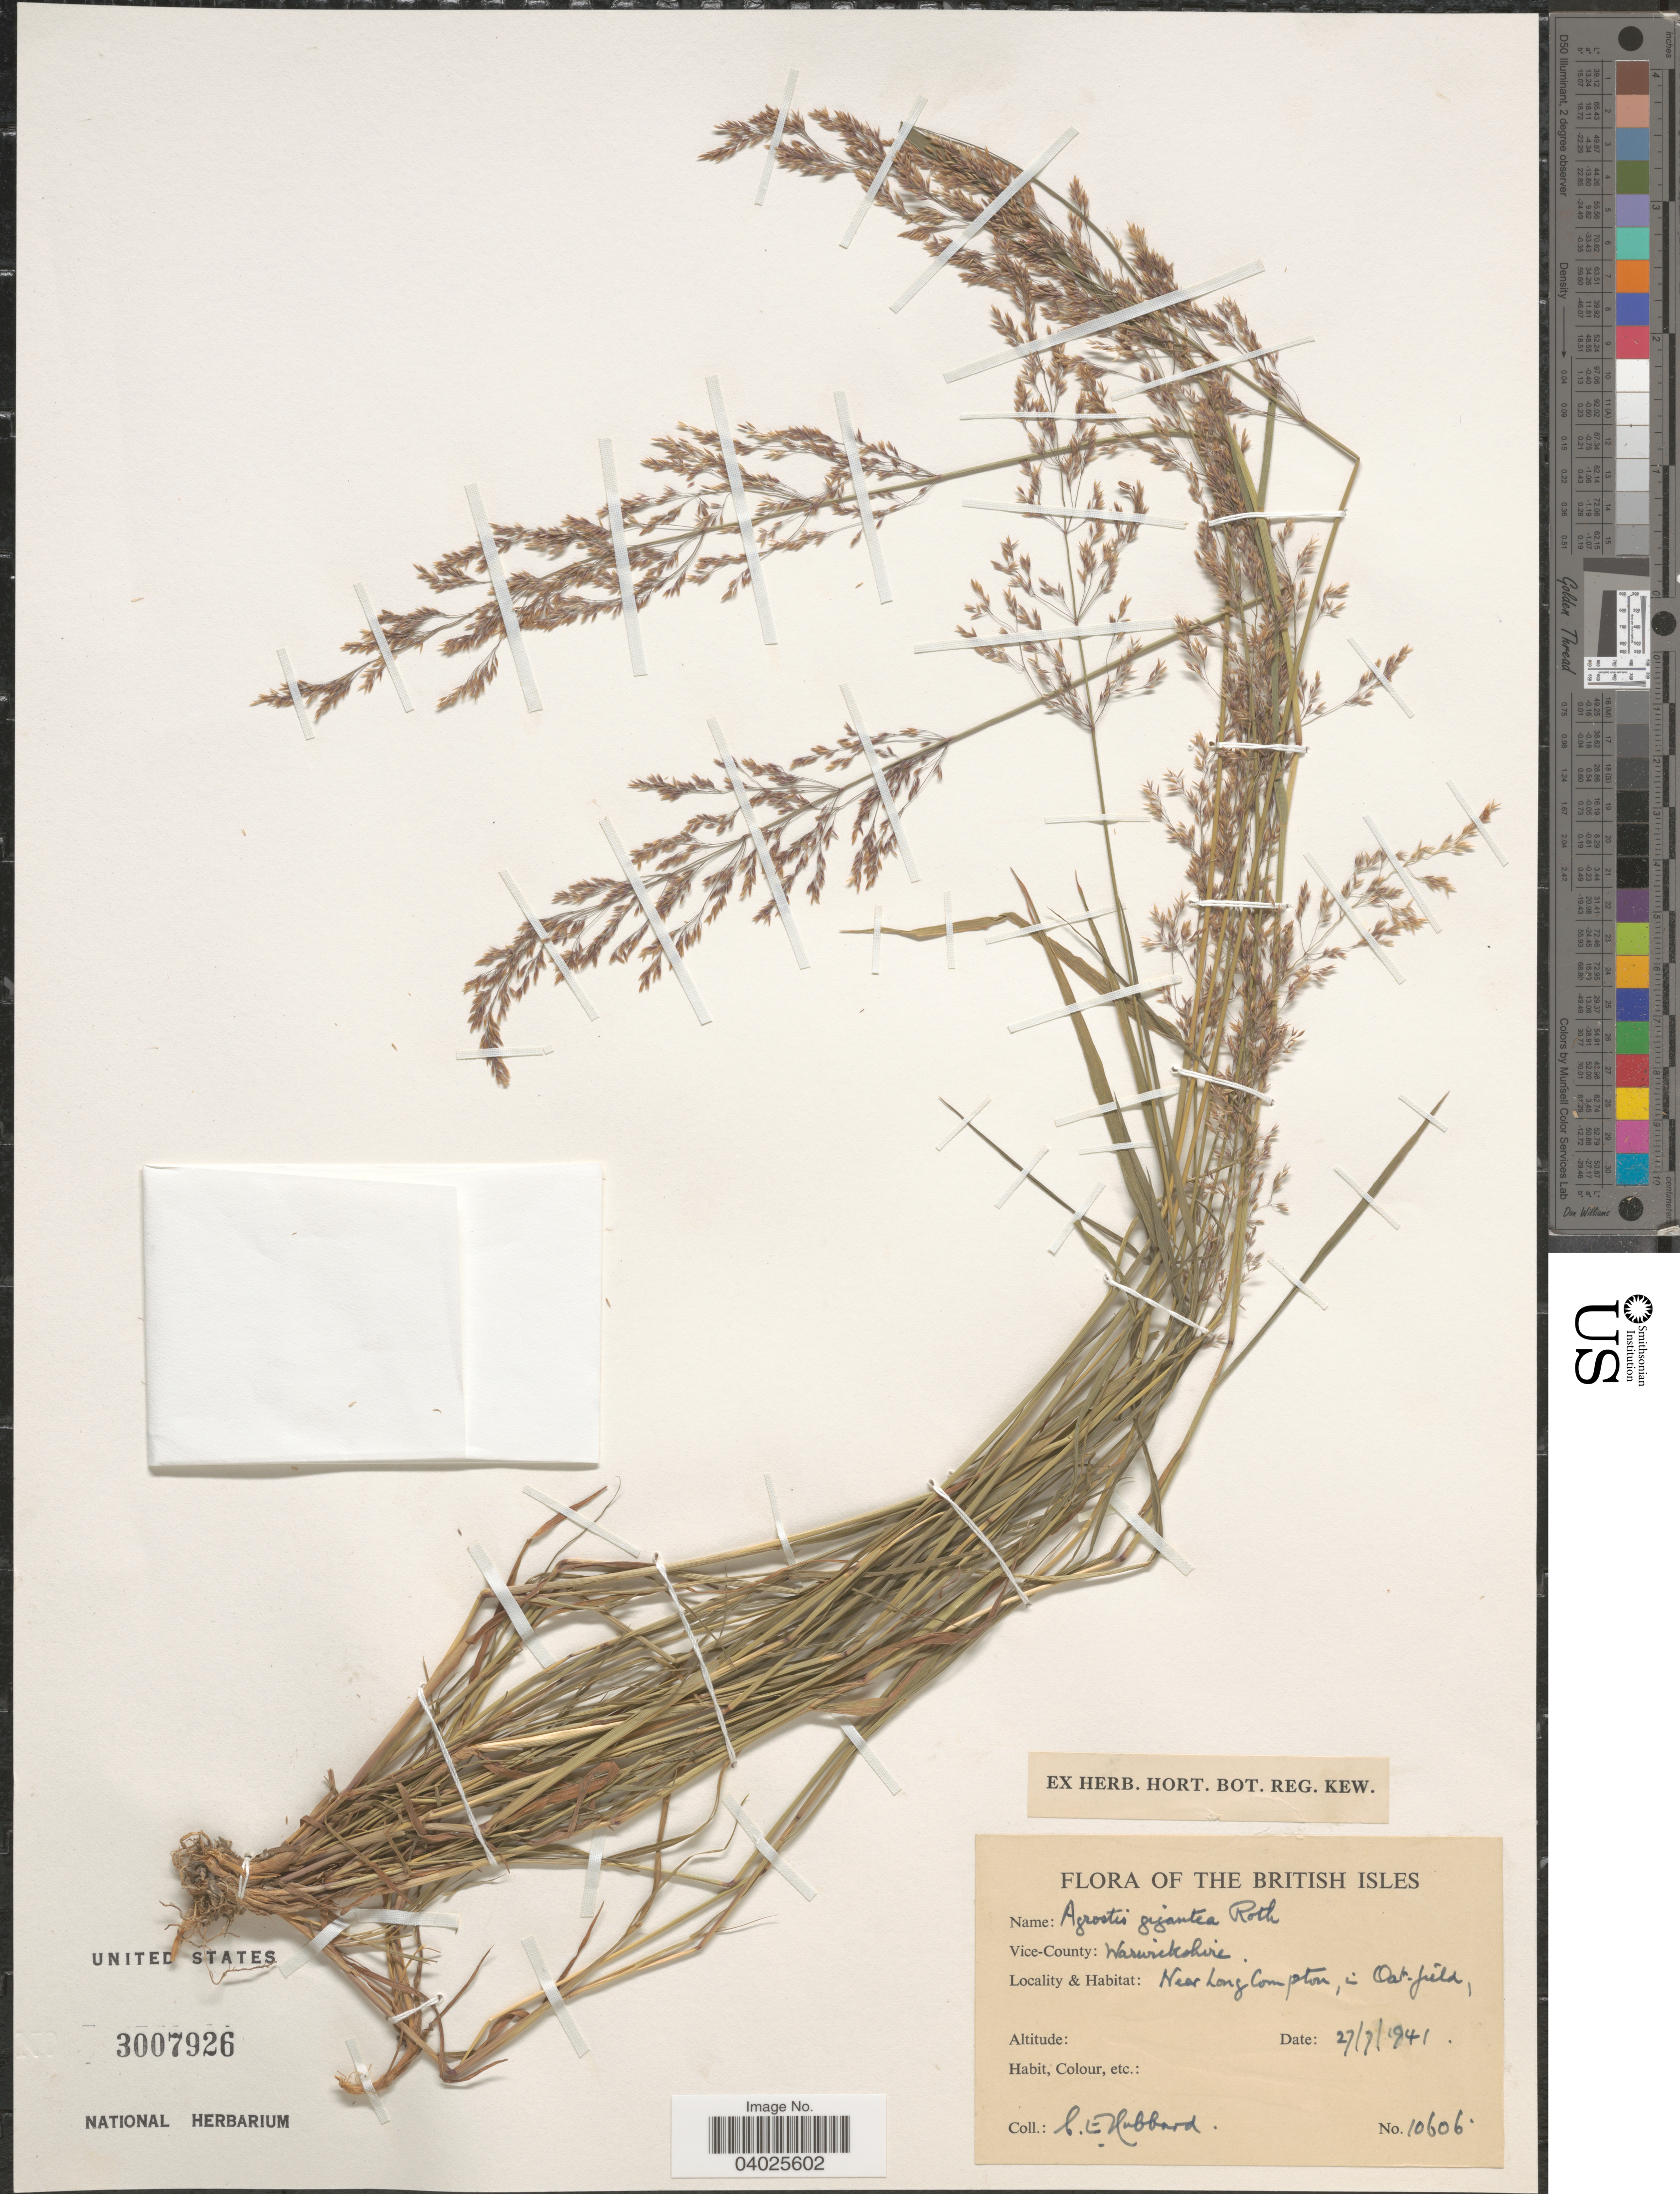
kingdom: Plantae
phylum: Tracheophyta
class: Liliopsida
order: Poales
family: Poaceae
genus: Agrostis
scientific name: Agrostis gigantea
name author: Roth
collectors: C. E. Hubbard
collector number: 10606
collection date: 1941-07-27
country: United Kingdom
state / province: England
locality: British Isles. Vice-County: Warwickshire. Near Long Compton, in Oat.field.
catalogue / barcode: US 3007926